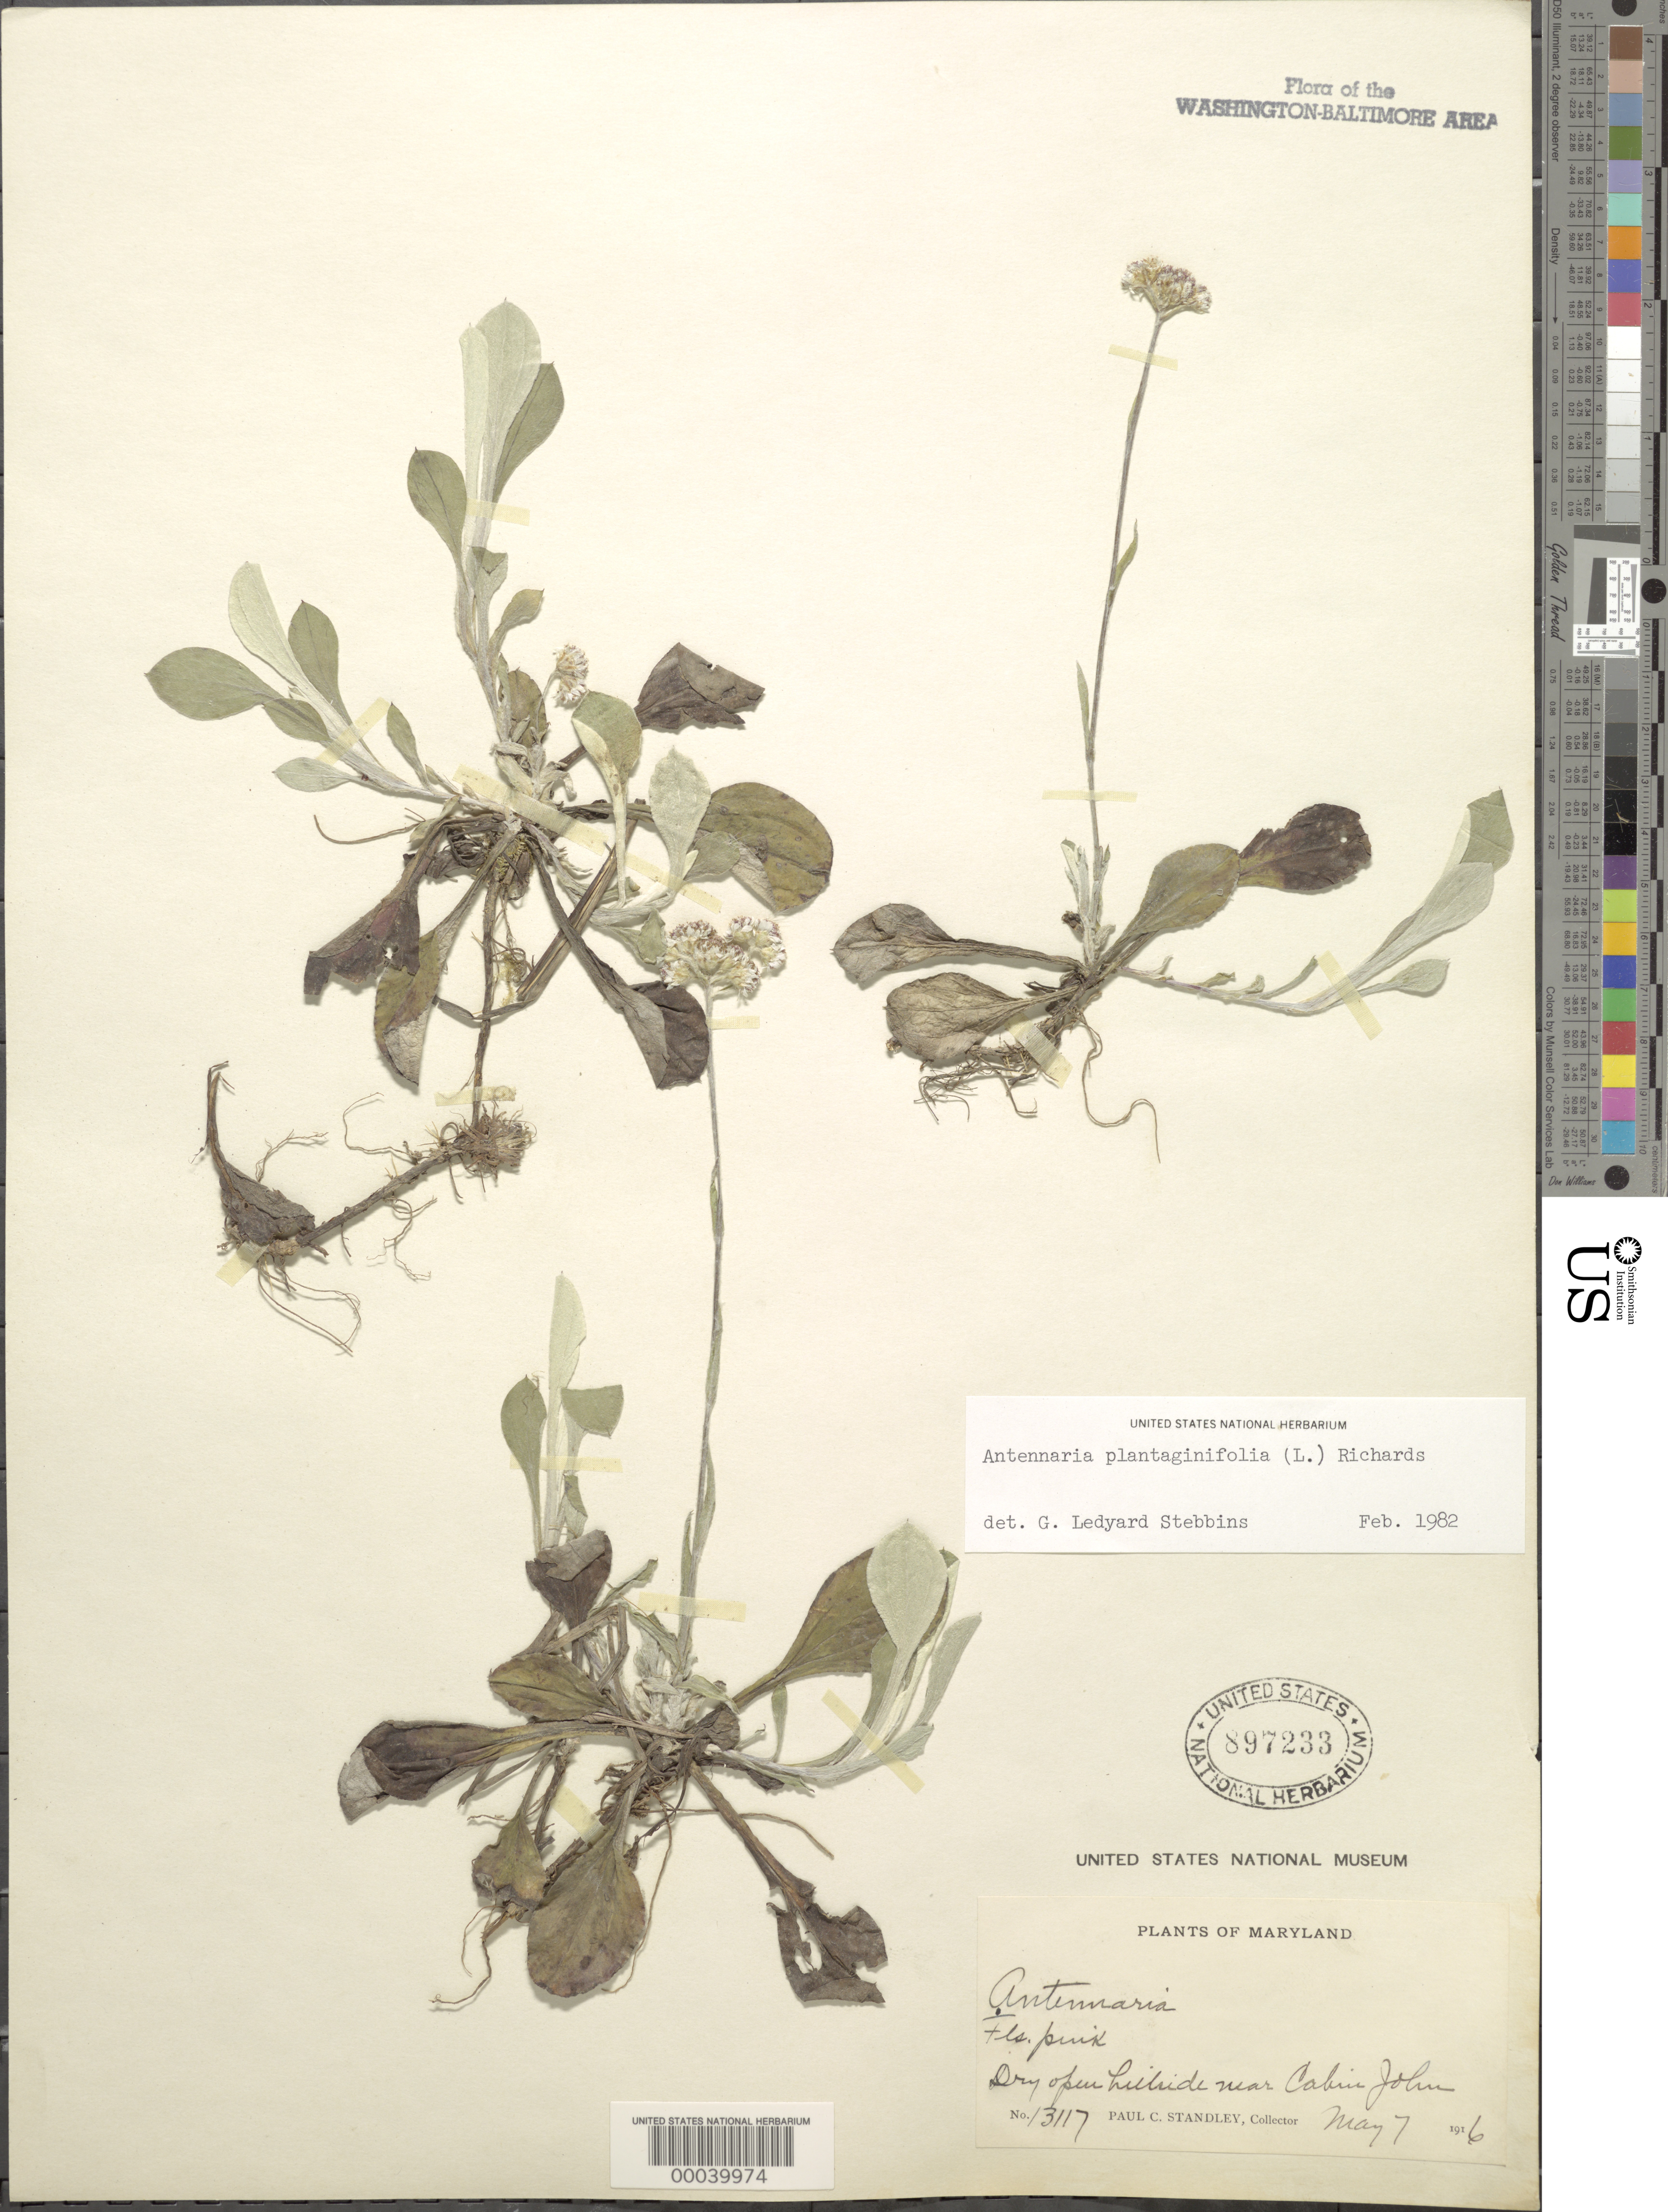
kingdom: Plantae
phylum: Tracheophyta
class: Magnoliopsida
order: Asterales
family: Asteraceae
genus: Antennaria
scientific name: Antennaria plantaginifolia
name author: (L.) Richardson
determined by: Stebbins, G. L.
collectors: P. C. Standley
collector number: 13117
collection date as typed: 07 May 1916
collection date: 1916-05-07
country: United States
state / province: Maryland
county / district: Montgomery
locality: Near Cabin John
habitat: Dry open hillside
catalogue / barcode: US 897233